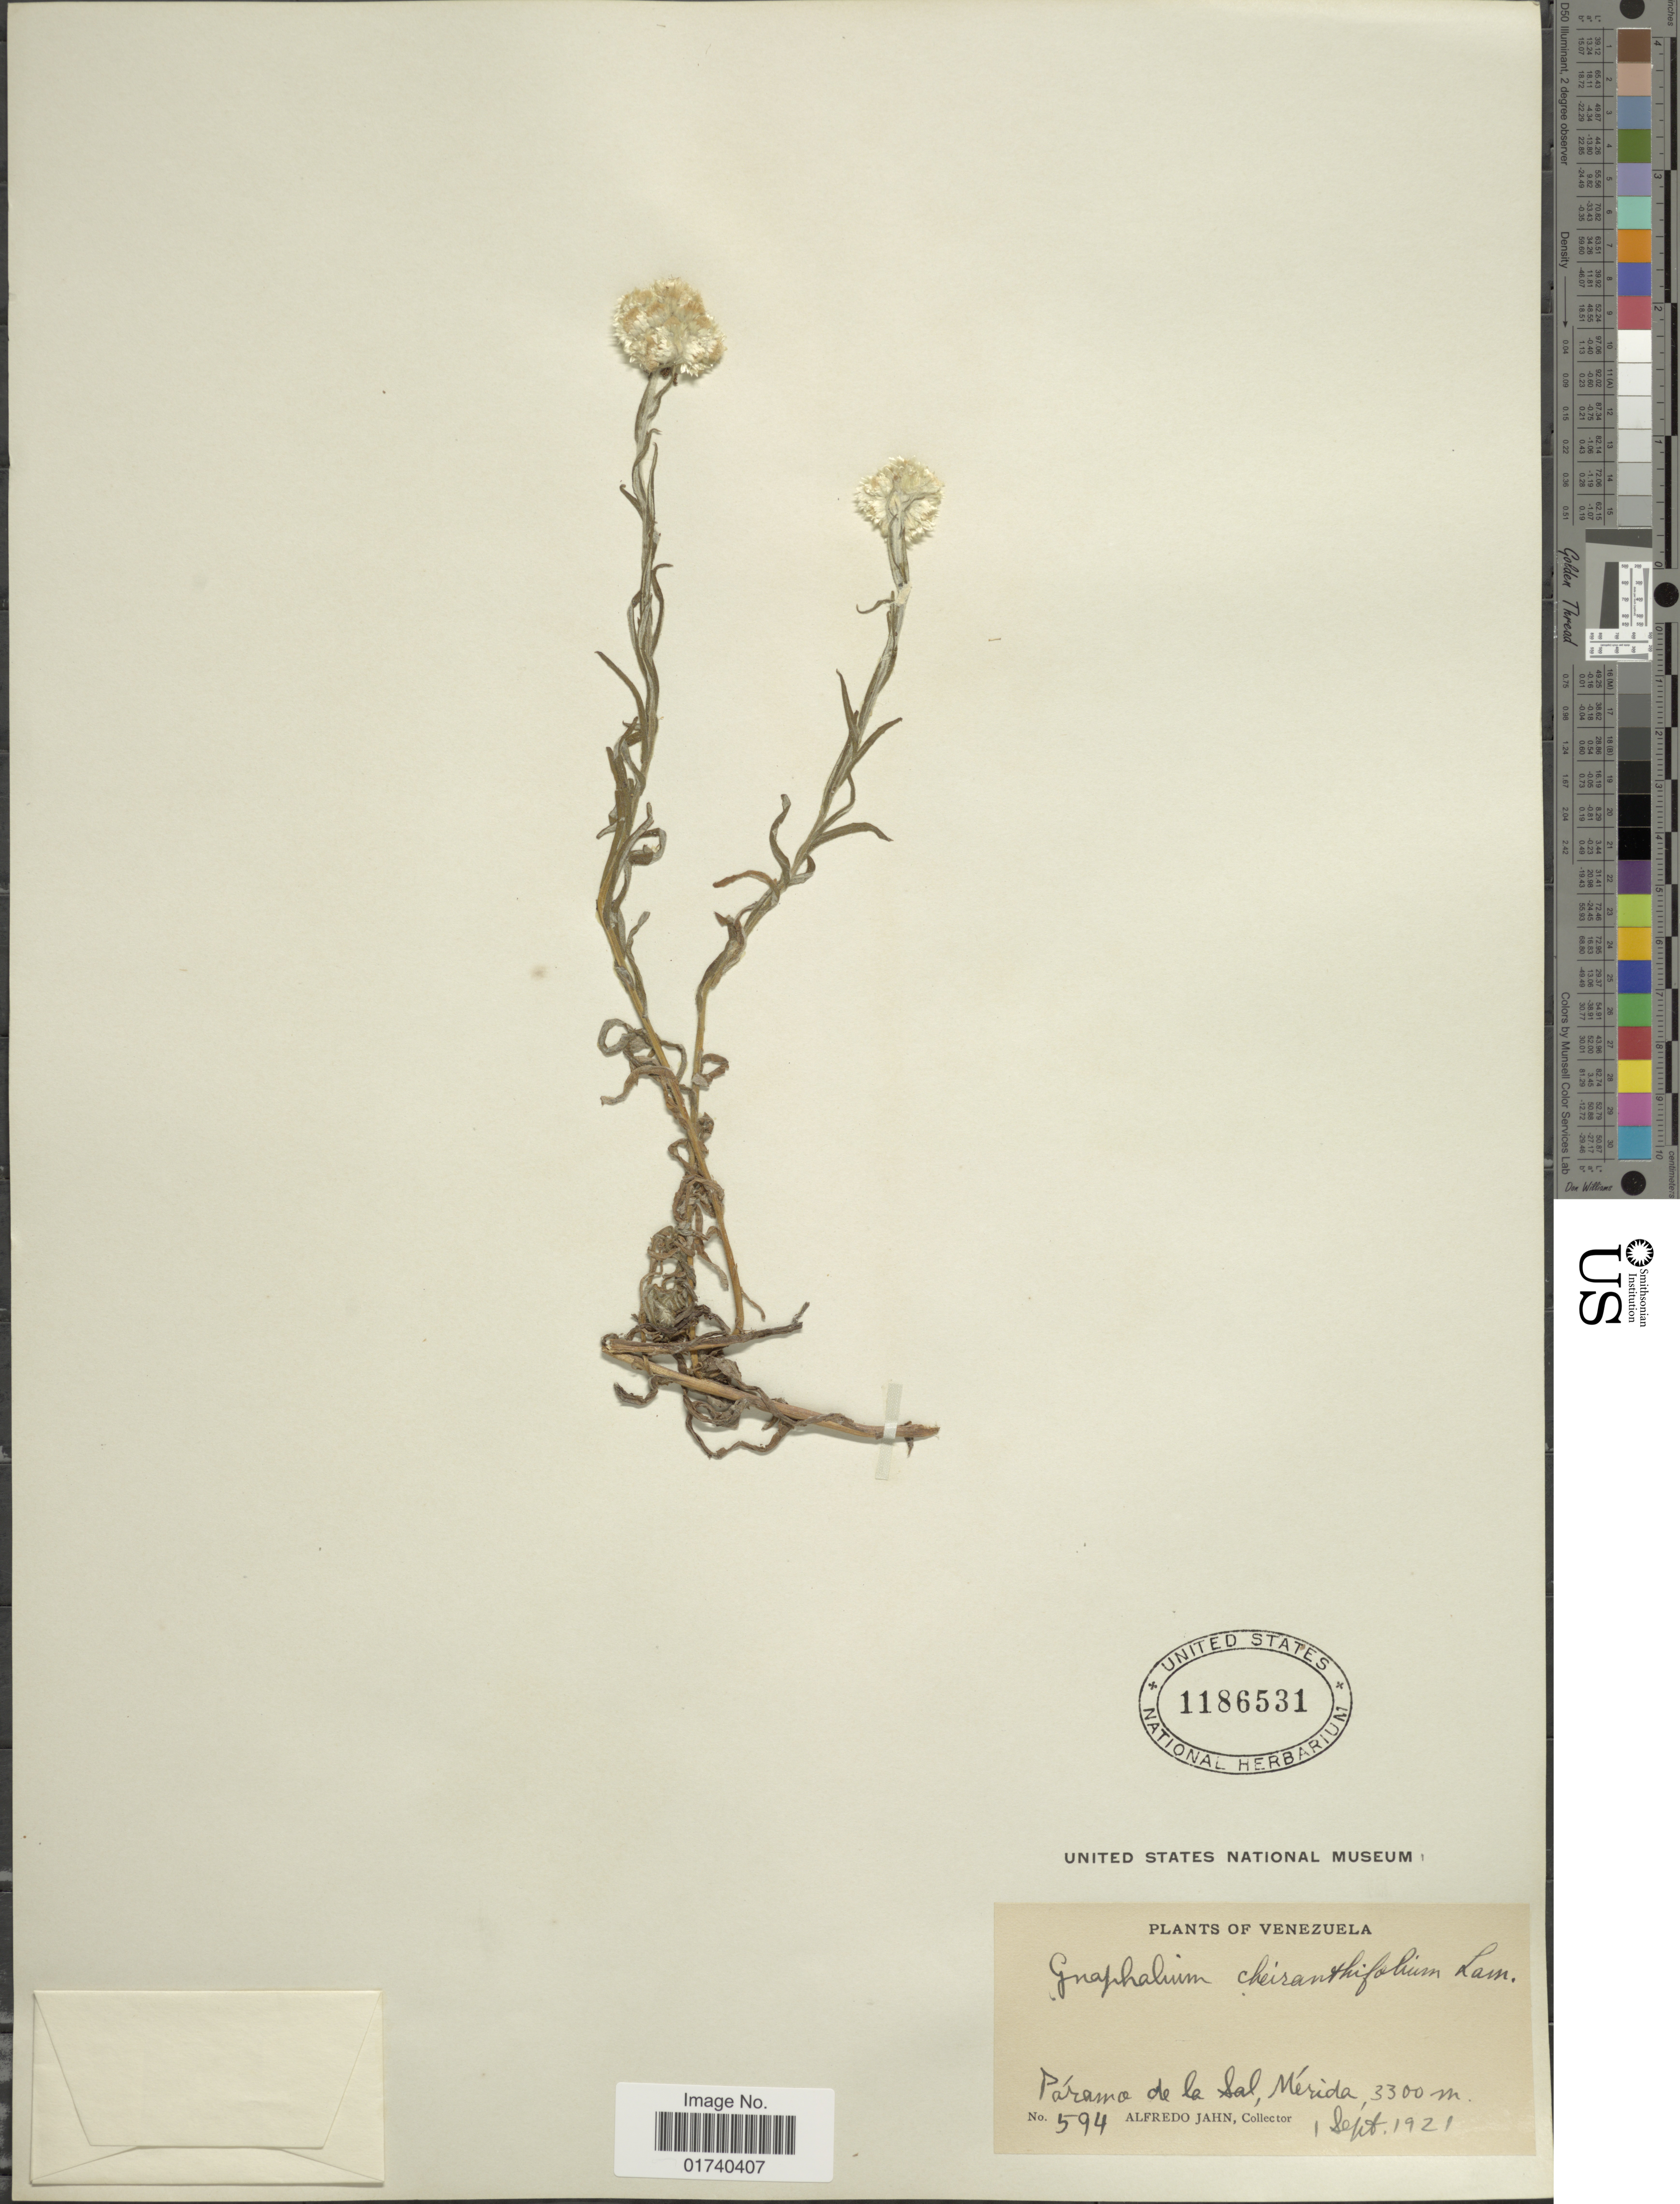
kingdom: Plantae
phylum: Tracheophyta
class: Magnoliopsida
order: Asterales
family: Asteraceae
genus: Pseudognaphalium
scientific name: Pseudognaphalium viscosum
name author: (Kunth) Anderb.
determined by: Nesom, Guy L.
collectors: A. Jahn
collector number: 594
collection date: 1921-09-01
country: Venezuela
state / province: Mérida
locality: Paramo de la Sal, Merida.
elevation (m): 3300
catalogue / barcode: US 1186531